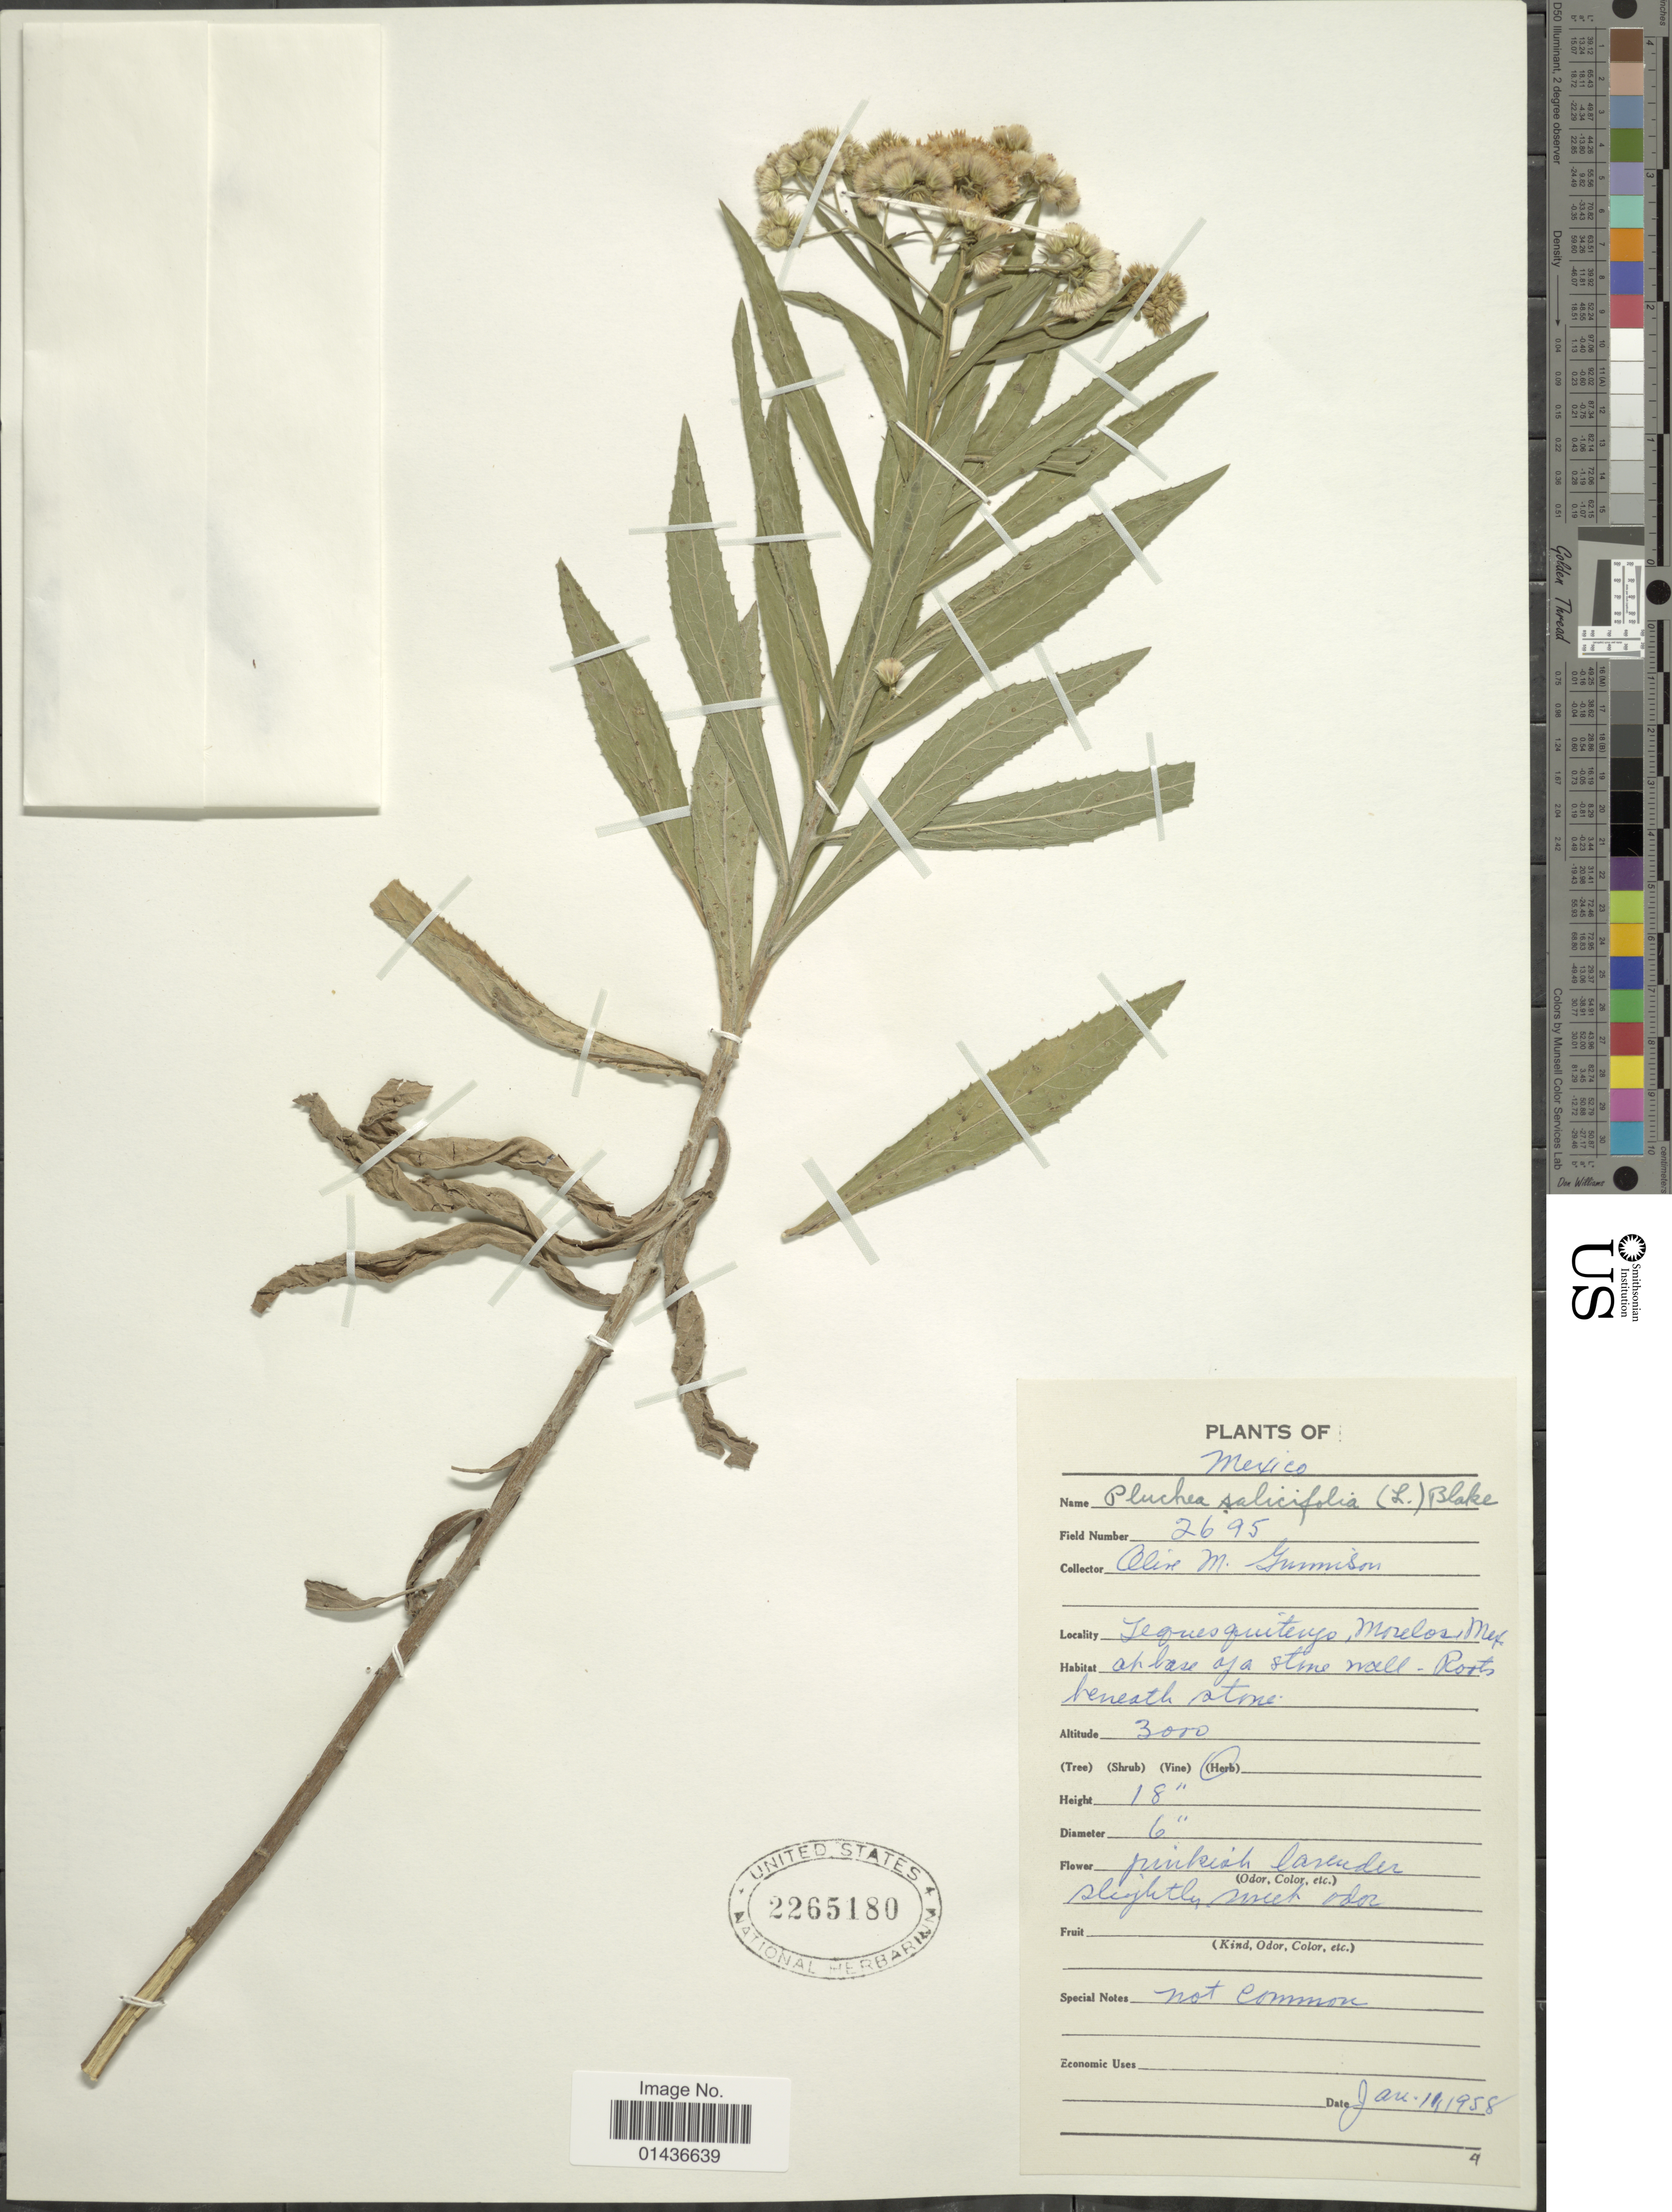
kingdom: Plantae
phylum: Tracheophyta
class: Magnoliopsida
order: Asterales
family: Asteraceae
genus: Pluchea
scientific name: Pluchea salicifolia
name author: (Mill.) S.F. Blake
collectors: Gunnison, O. M.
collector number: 2695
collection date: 1958-01-11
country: Mexico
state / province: Morelos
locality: Tequesquitengo, Mex.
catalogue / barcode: US 2265180